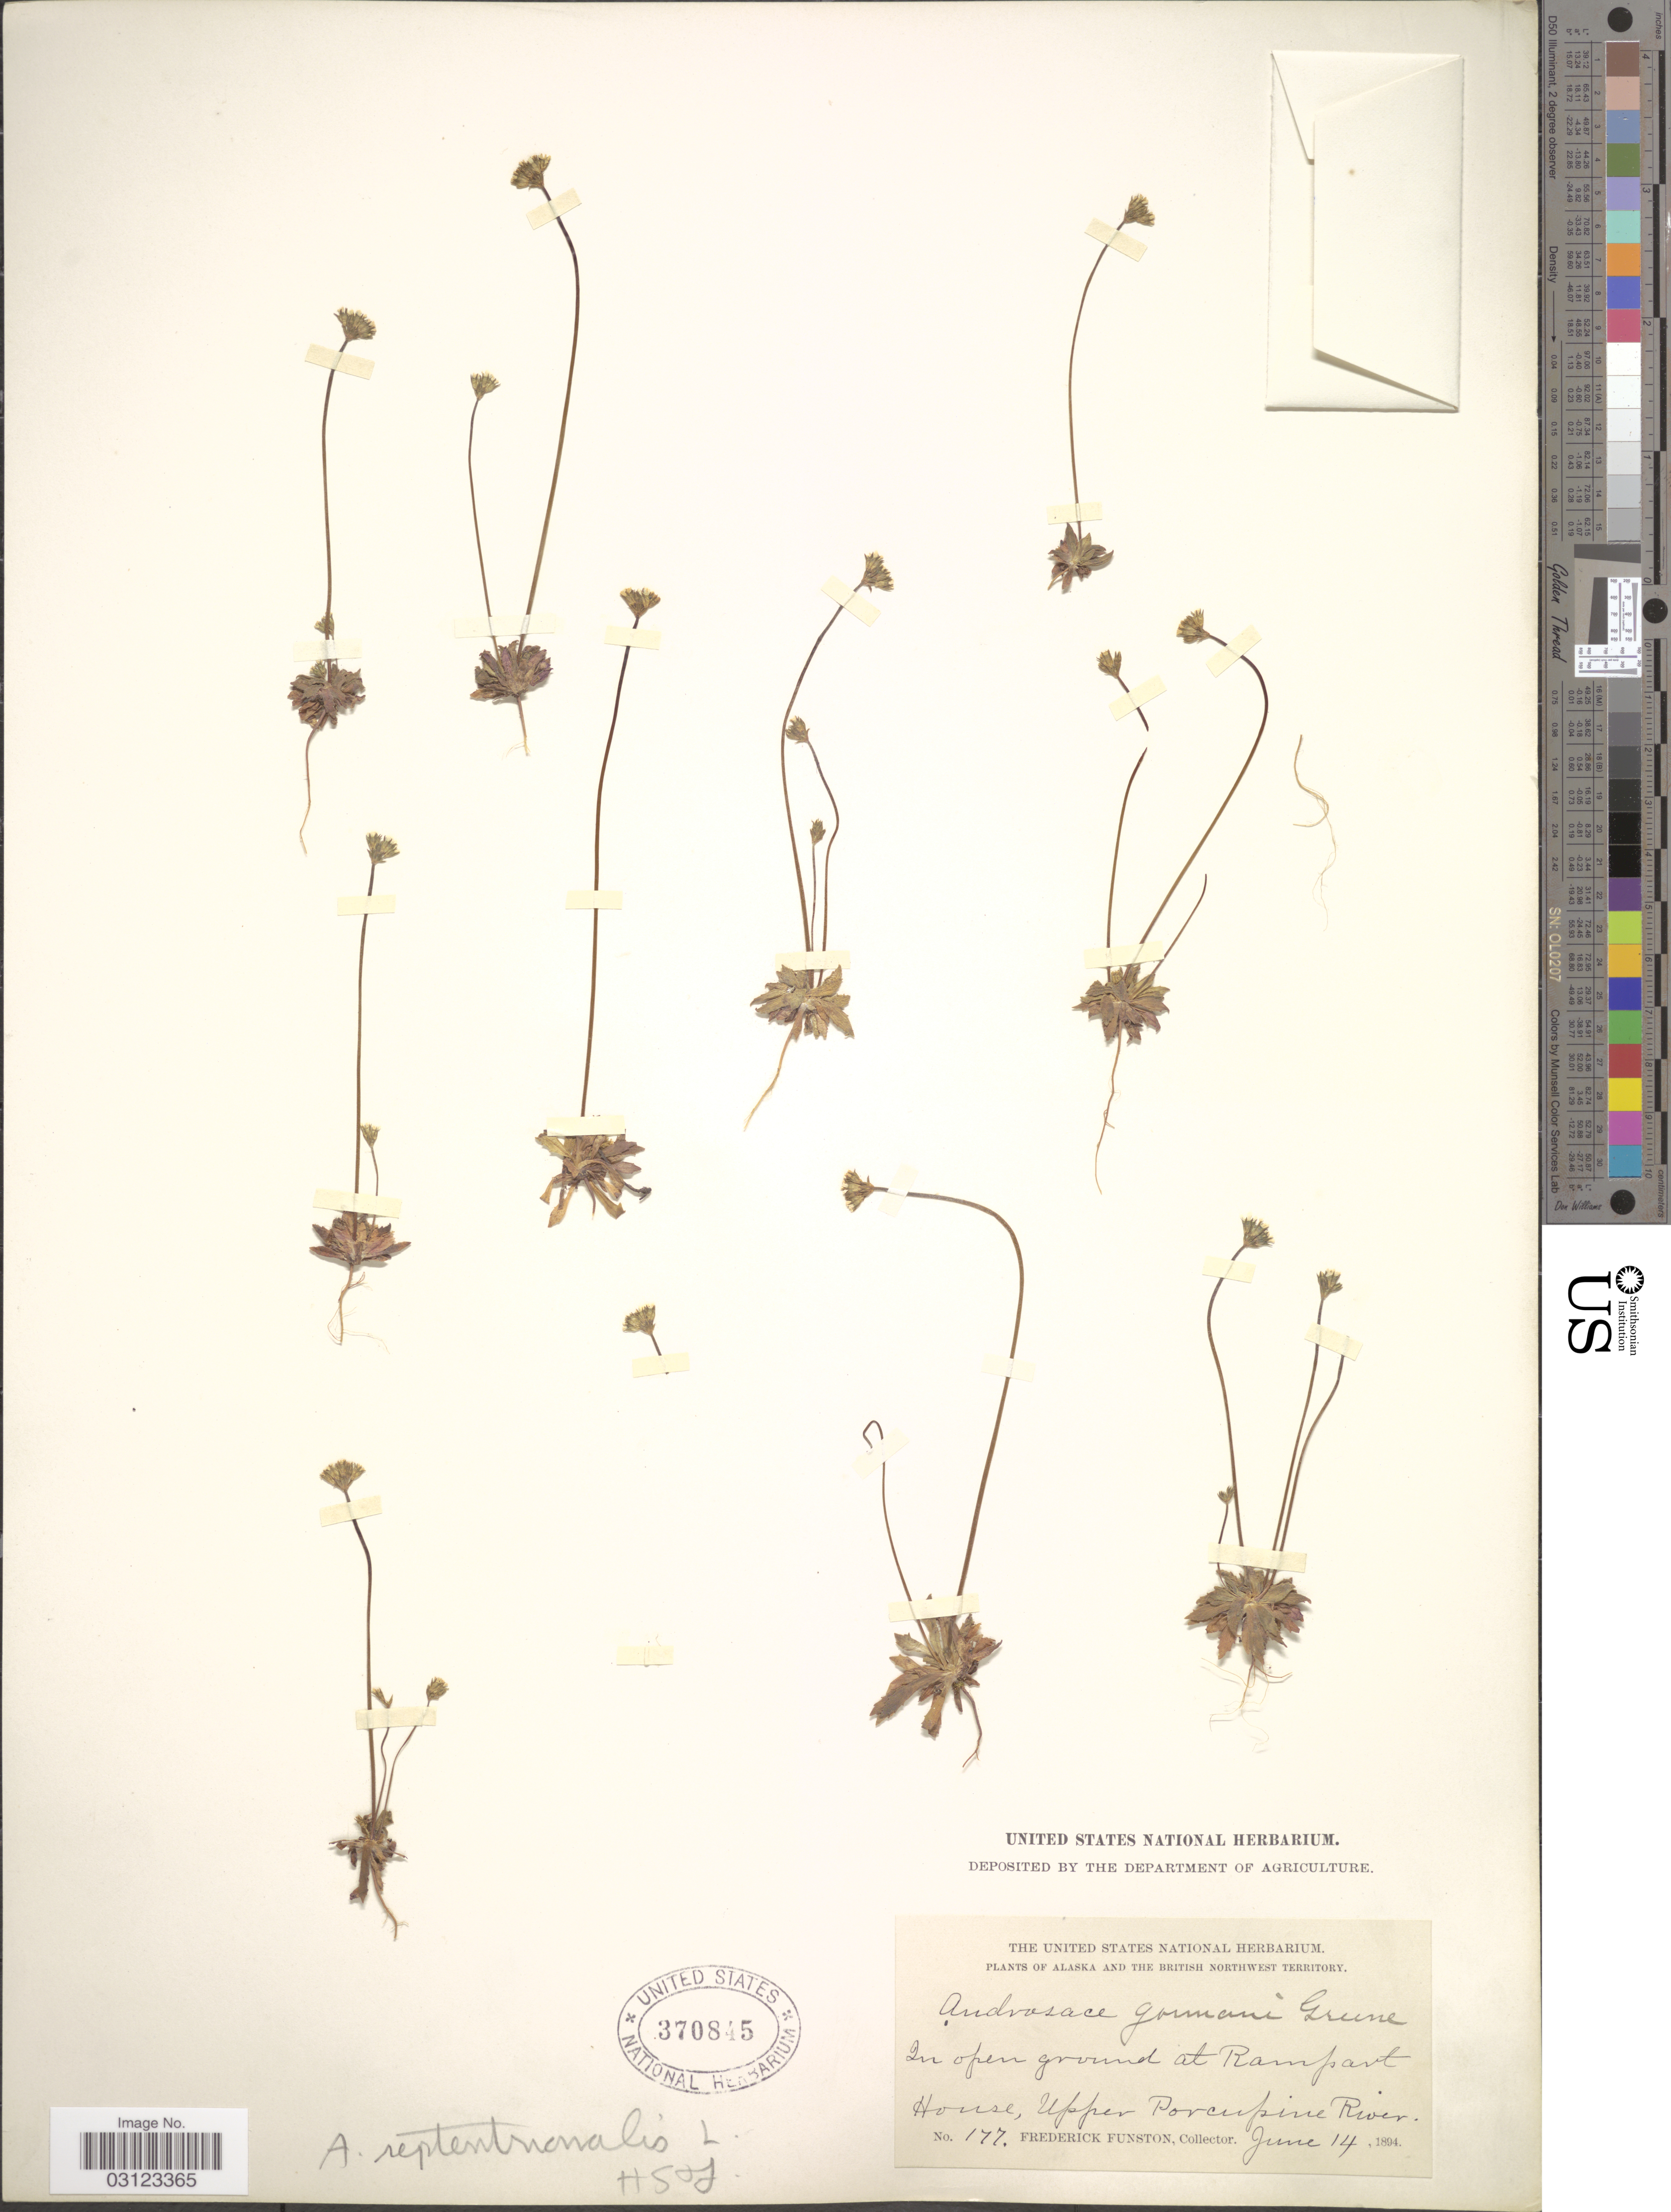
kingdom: Plantae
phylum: Tracheophyta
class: Magnoliopsida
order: Ericales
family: Primulaceae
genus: Androsace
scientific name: Androsace septentrionalis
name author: L.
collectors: F. Funston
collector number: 177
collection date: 1894-06-14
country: Canada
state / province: Yukon Territory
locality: The British Northwest Territory. In open ground at Rampart House, Upper Porcupine River.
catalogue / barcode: US 370845